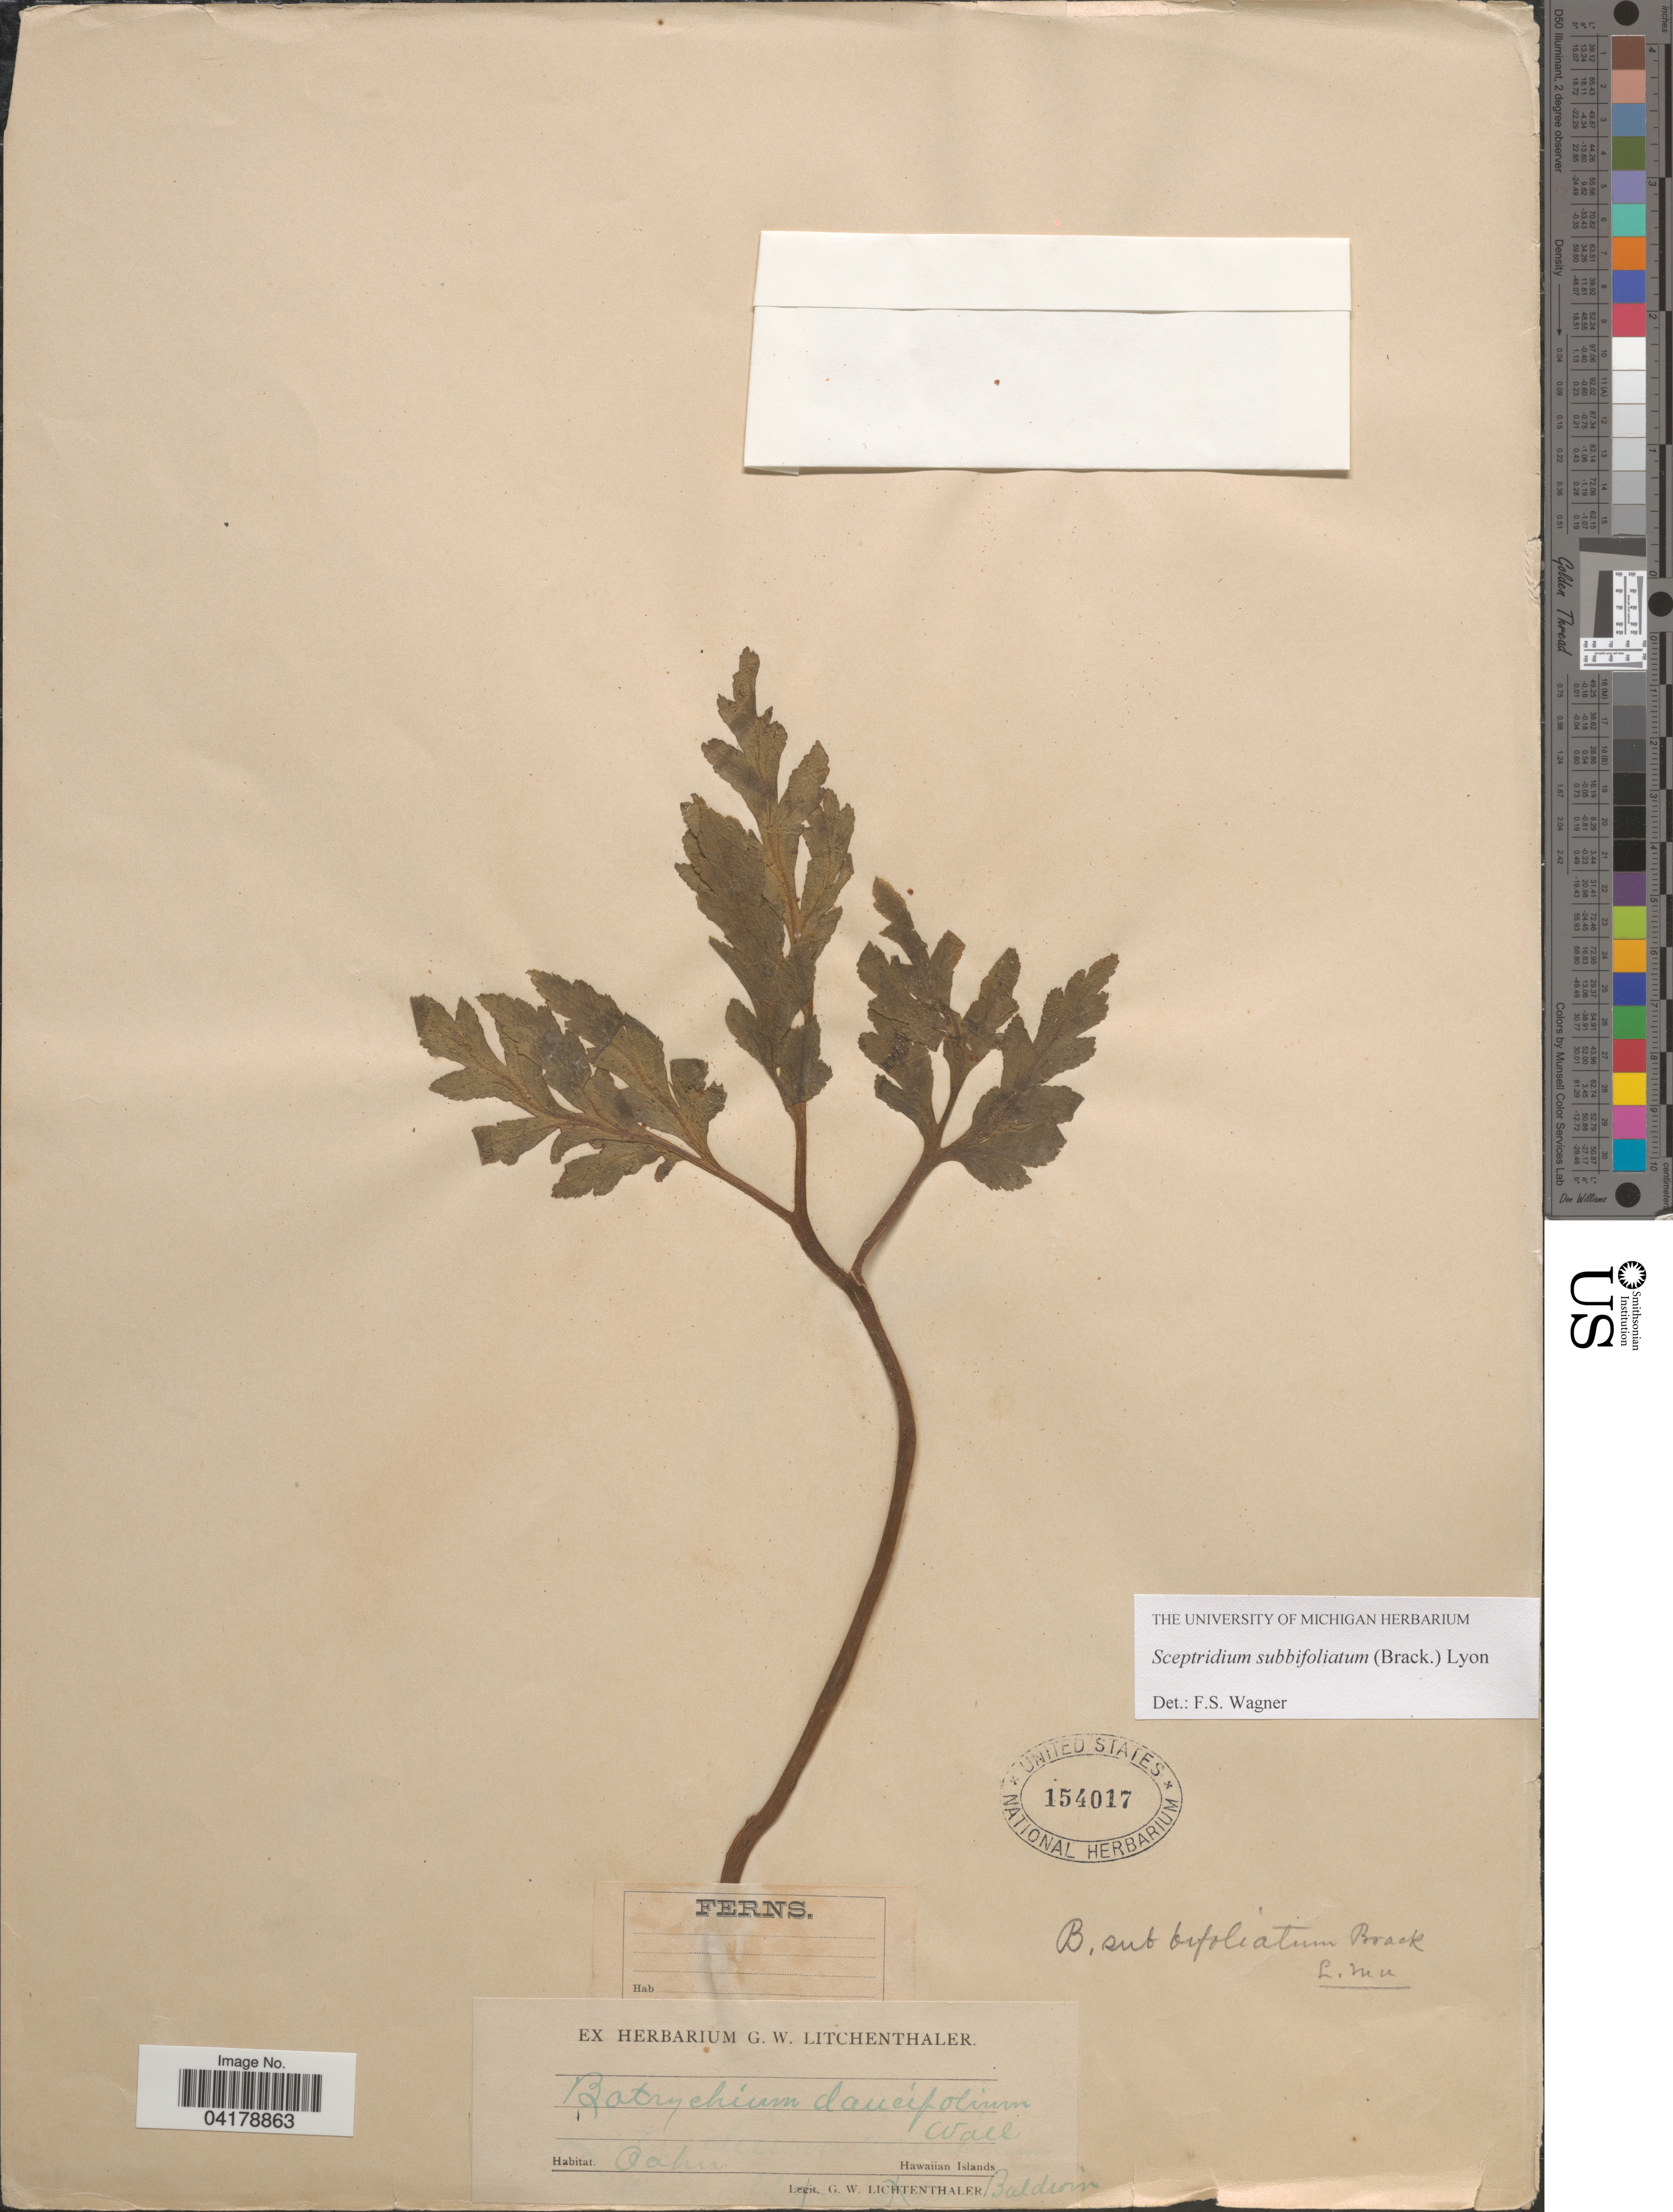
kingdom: Plantae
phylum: Tracheophyta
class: Polypodiopsida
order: Ophioglossales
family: Ophioglossaceae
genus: Sceptridium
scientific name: Sceptridium subbifoliatum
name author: (Brack.) Lyon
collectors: -. Baldwin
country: United States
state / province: Hawaii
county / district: Honolulu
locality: Oahu.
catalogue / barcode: US 154017